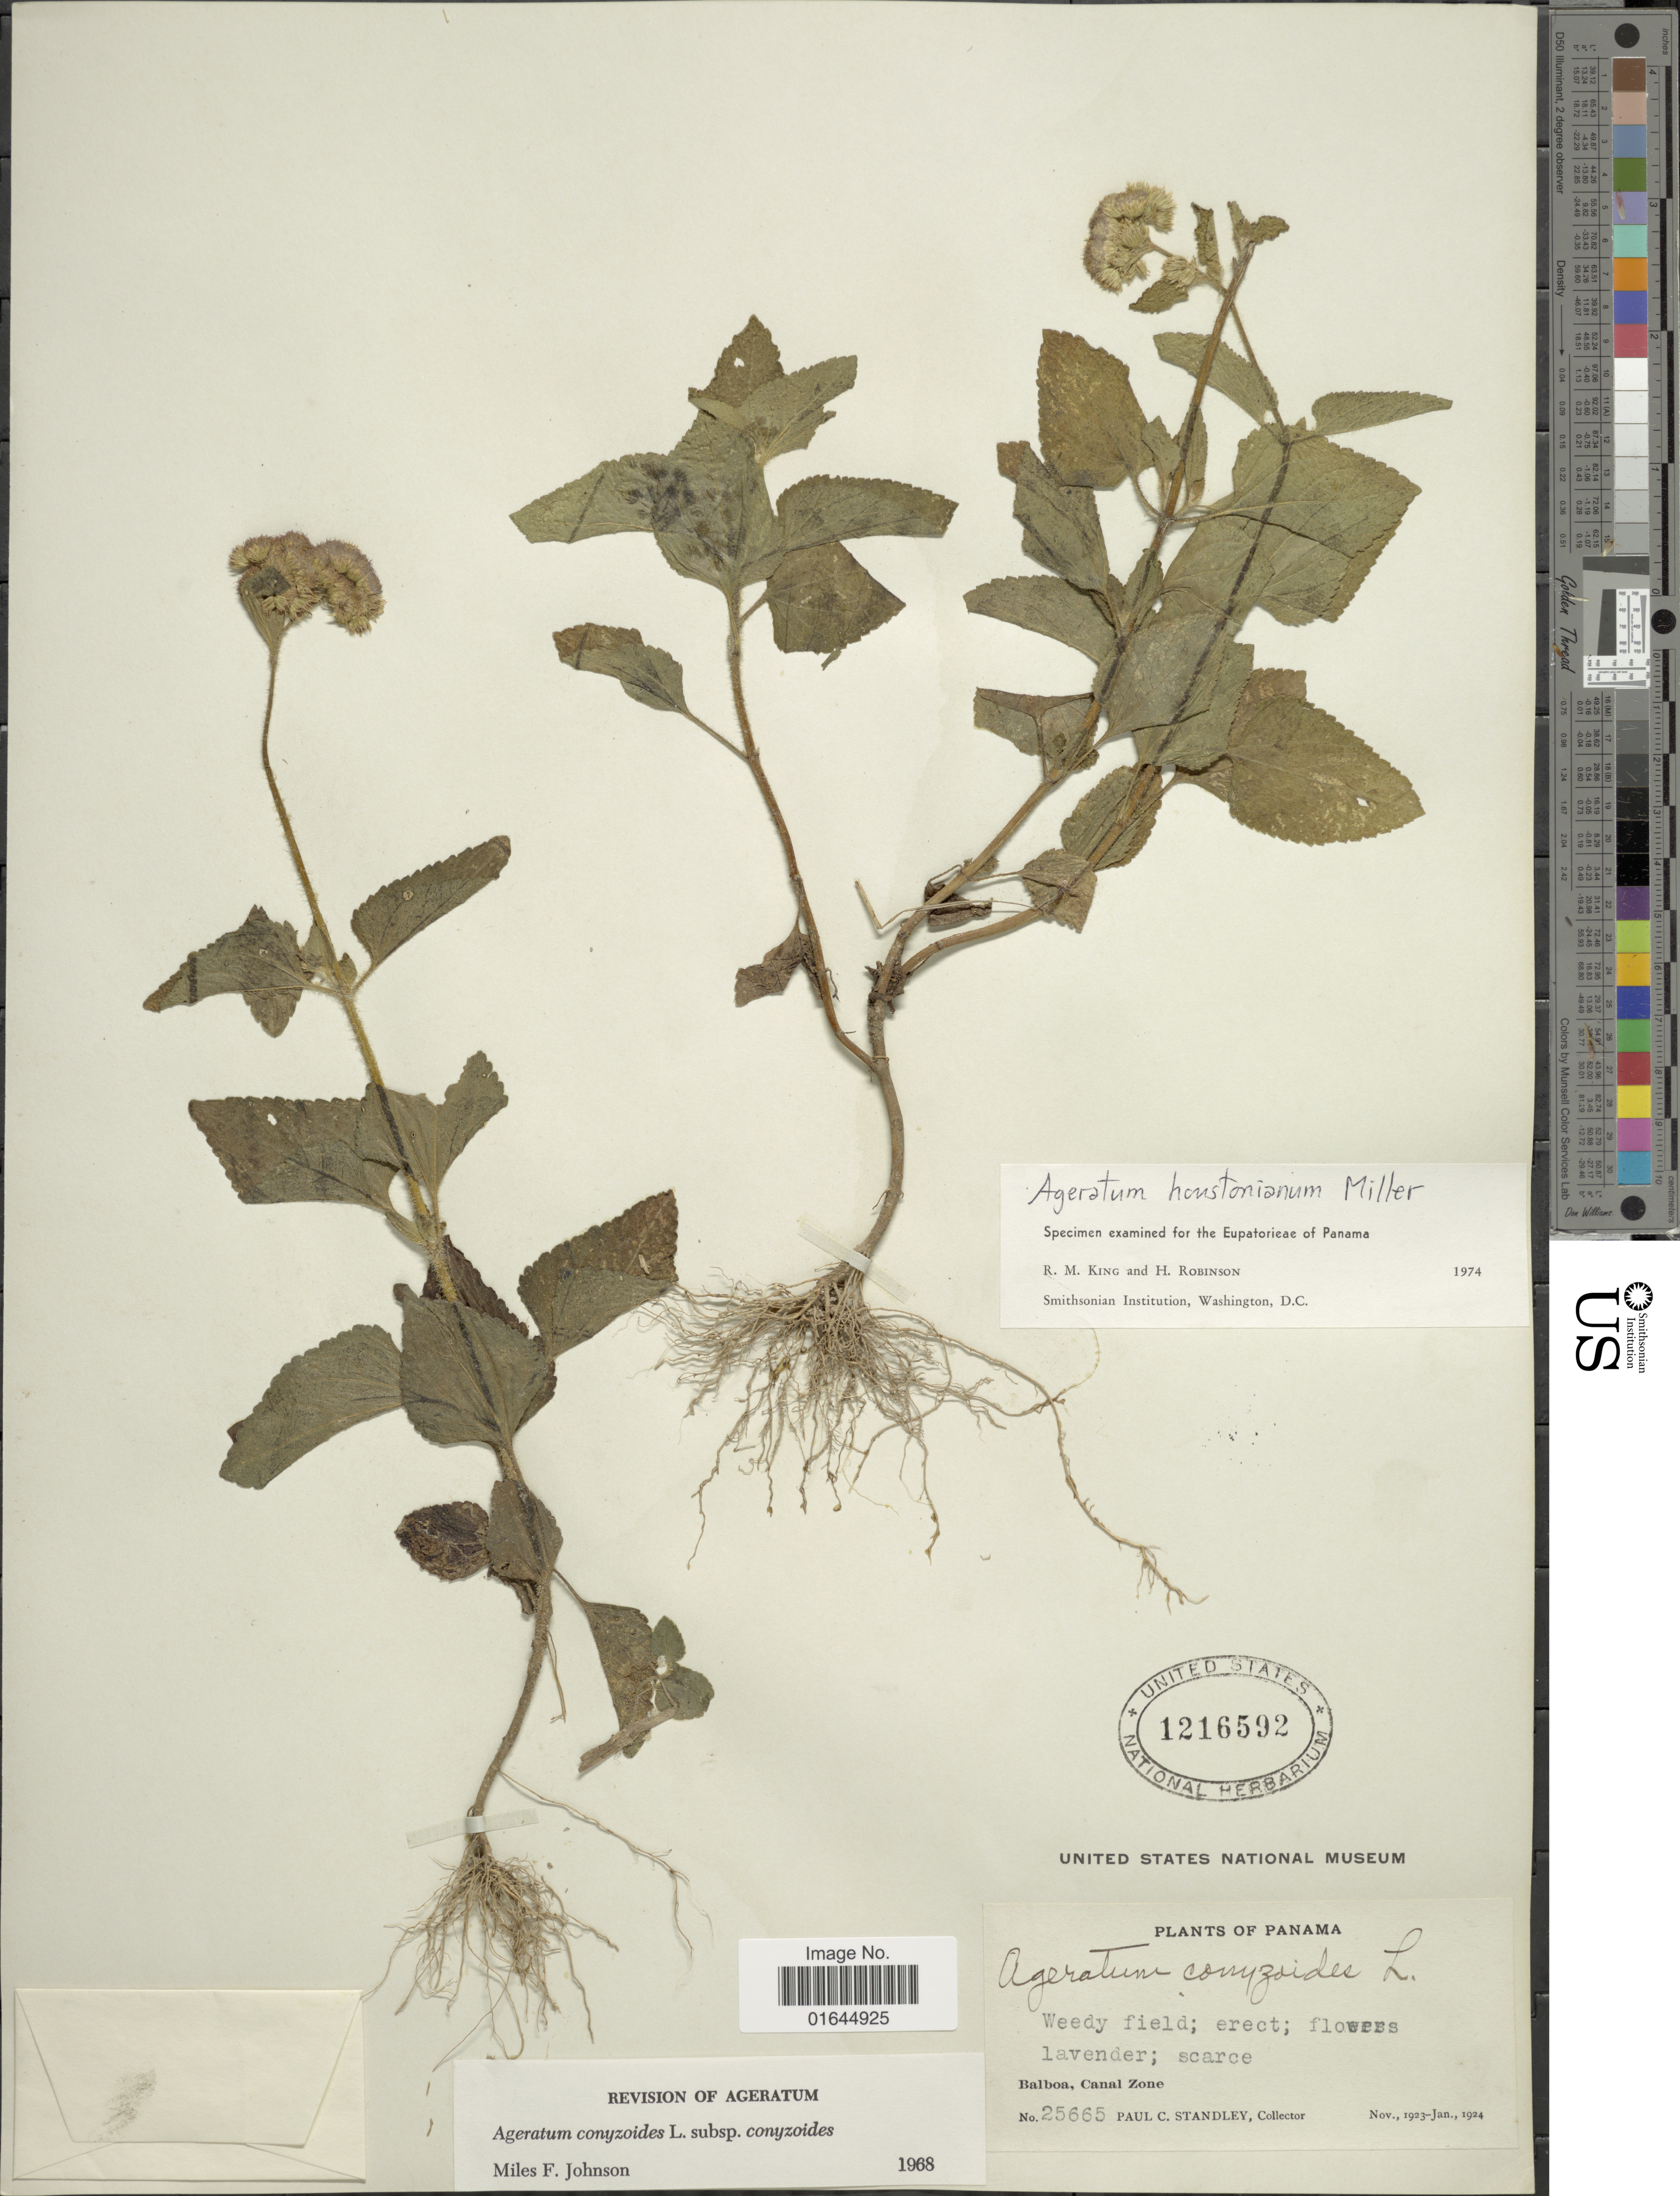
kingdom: Plantae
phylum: Tracheophyta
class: Magnoliopsida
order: Asterales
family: Asteraceae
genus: Ageratum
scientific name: Ageratum houstonianum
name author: Mill.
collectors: P. C. Standley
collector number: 25665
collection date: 1923-11/1924-01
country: Panama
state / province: Colón / Panamá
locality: Balboa, Canal Zone.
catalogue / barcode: US 1216592